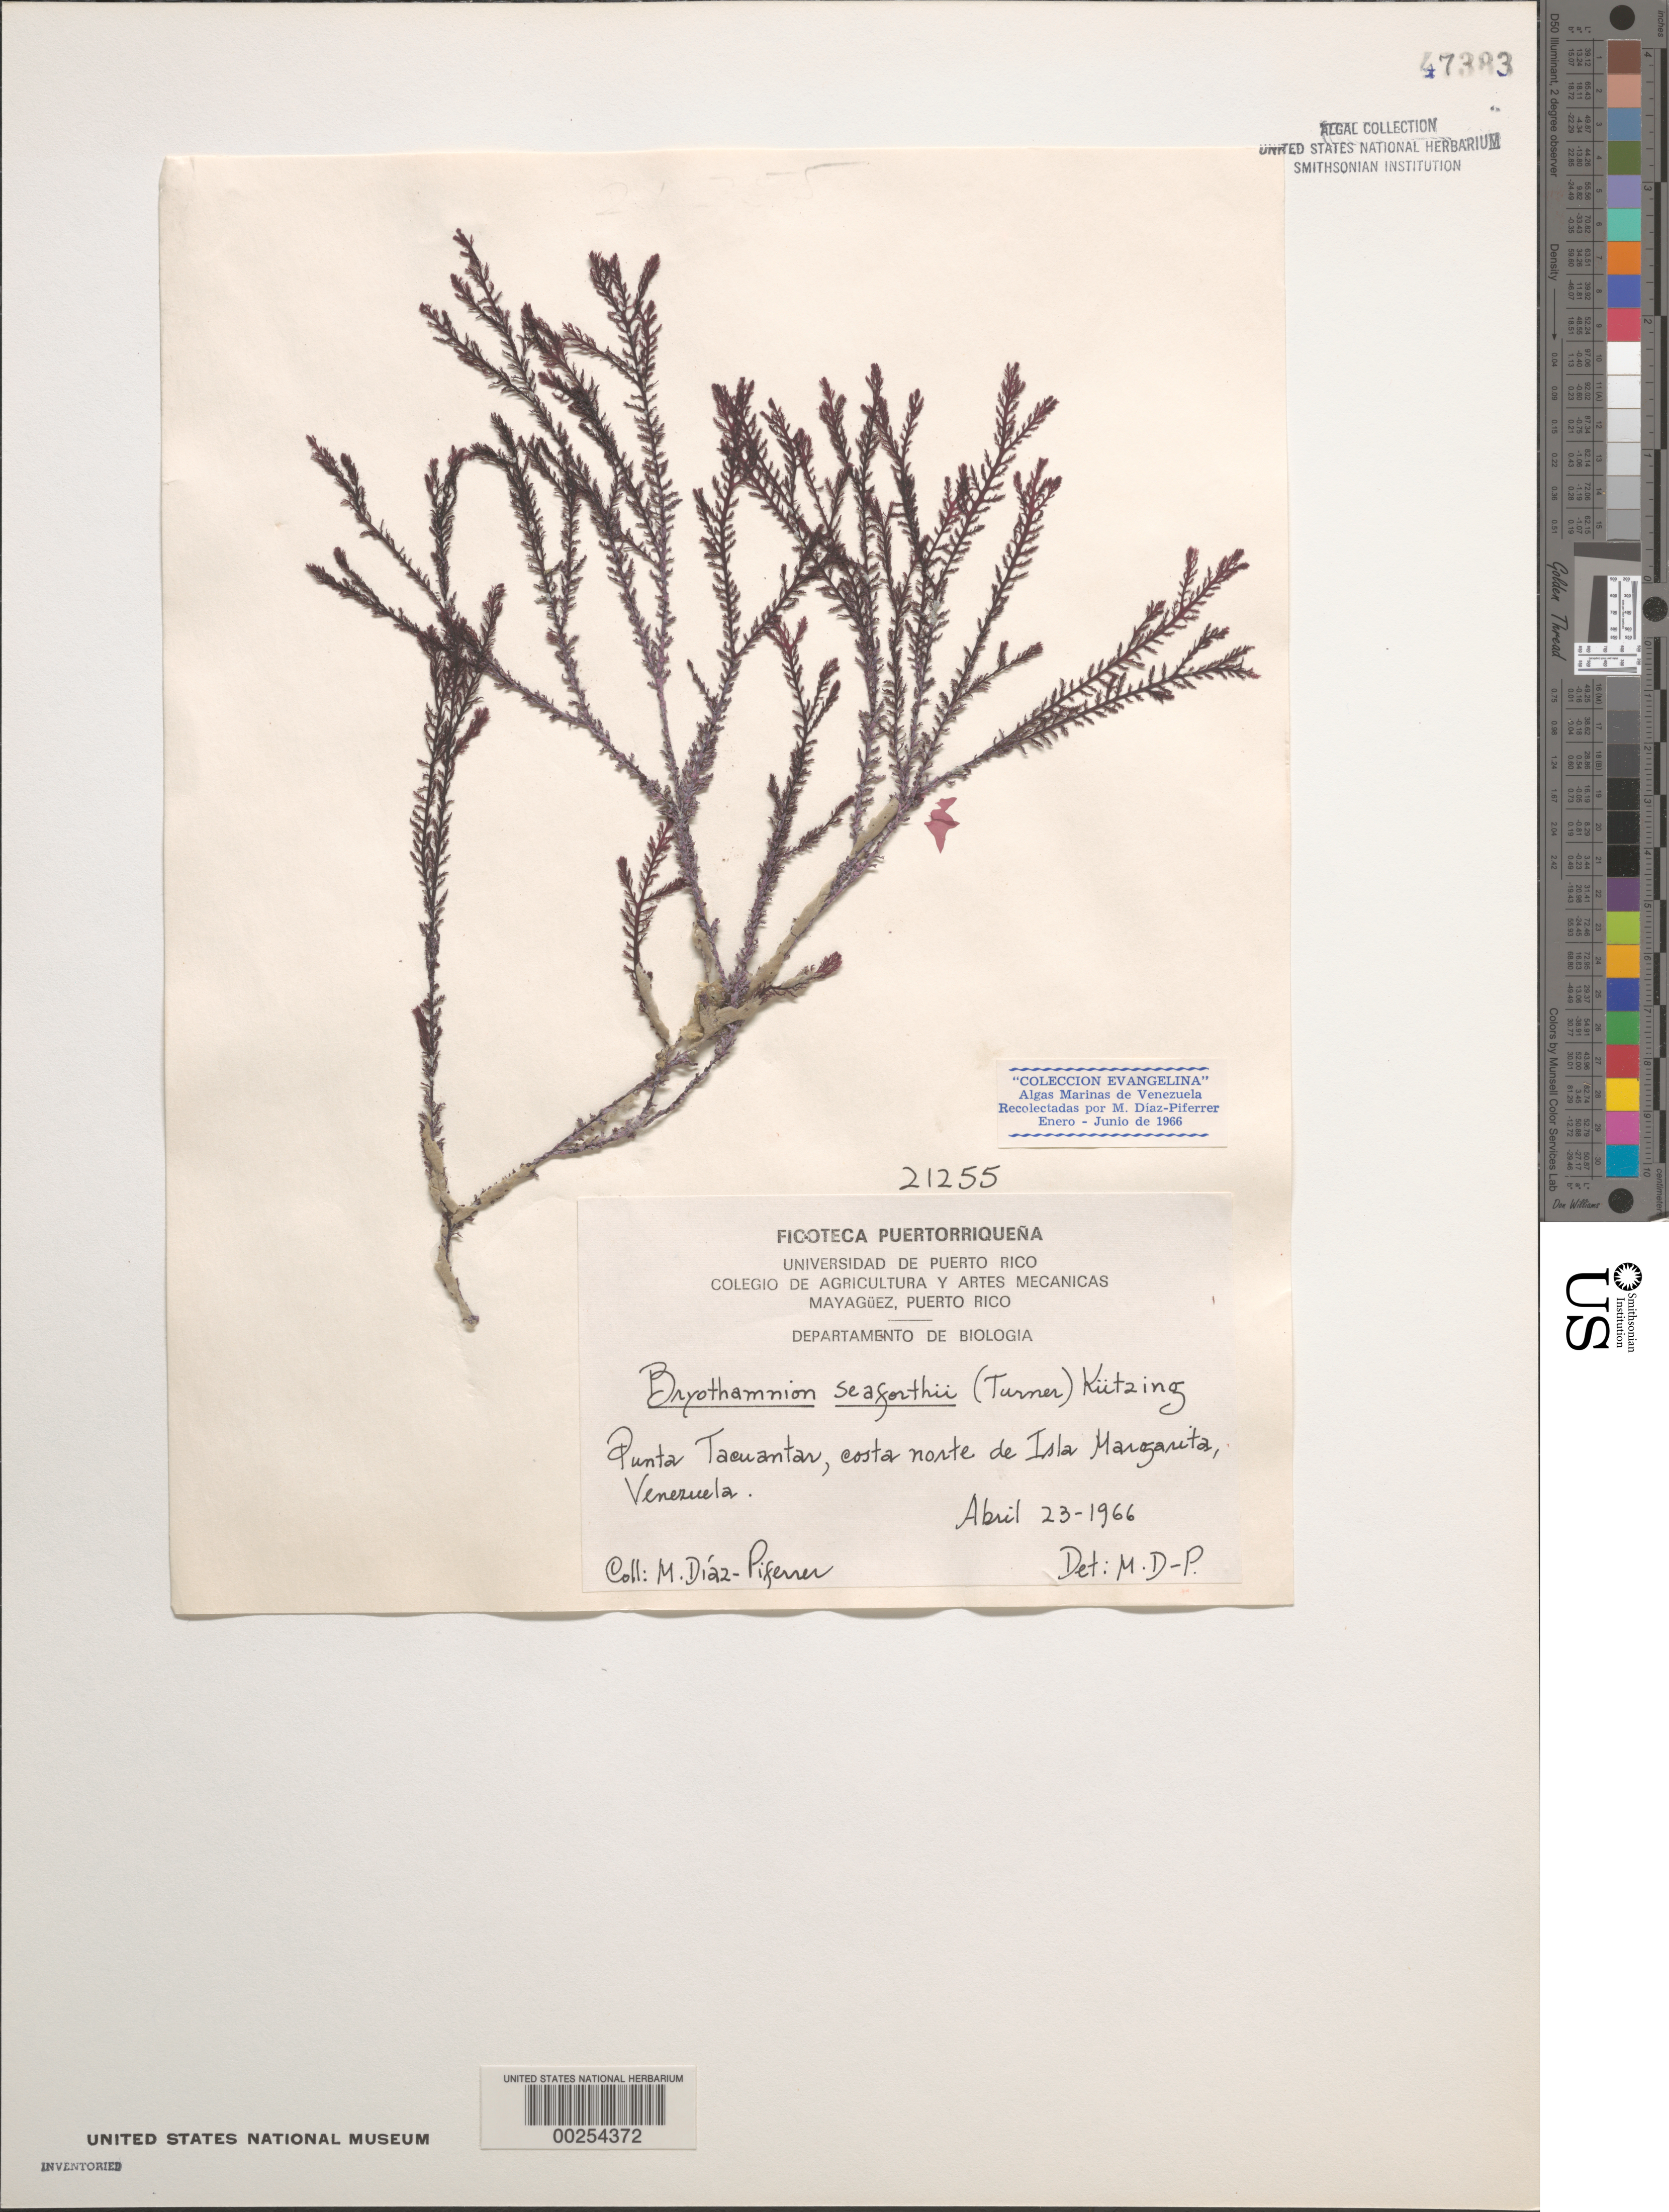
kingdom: Plantae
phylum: Rhodophyta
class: Florideophyceae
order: Ceramiales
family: Rhodomelaceae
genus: Bryothamnion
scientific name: Bryothamnion seaforthii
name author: (Turner) Kütz.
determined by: Diaz-Piferrer, M.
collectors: M. Diaz-Piferrer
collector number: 21255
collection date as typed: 23 Apr 1966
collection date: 1966-04-23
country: Venezuela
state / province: Nueva Esparta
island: Margarita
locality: Punta tacuantar, isla margarita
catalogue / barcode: US 47383